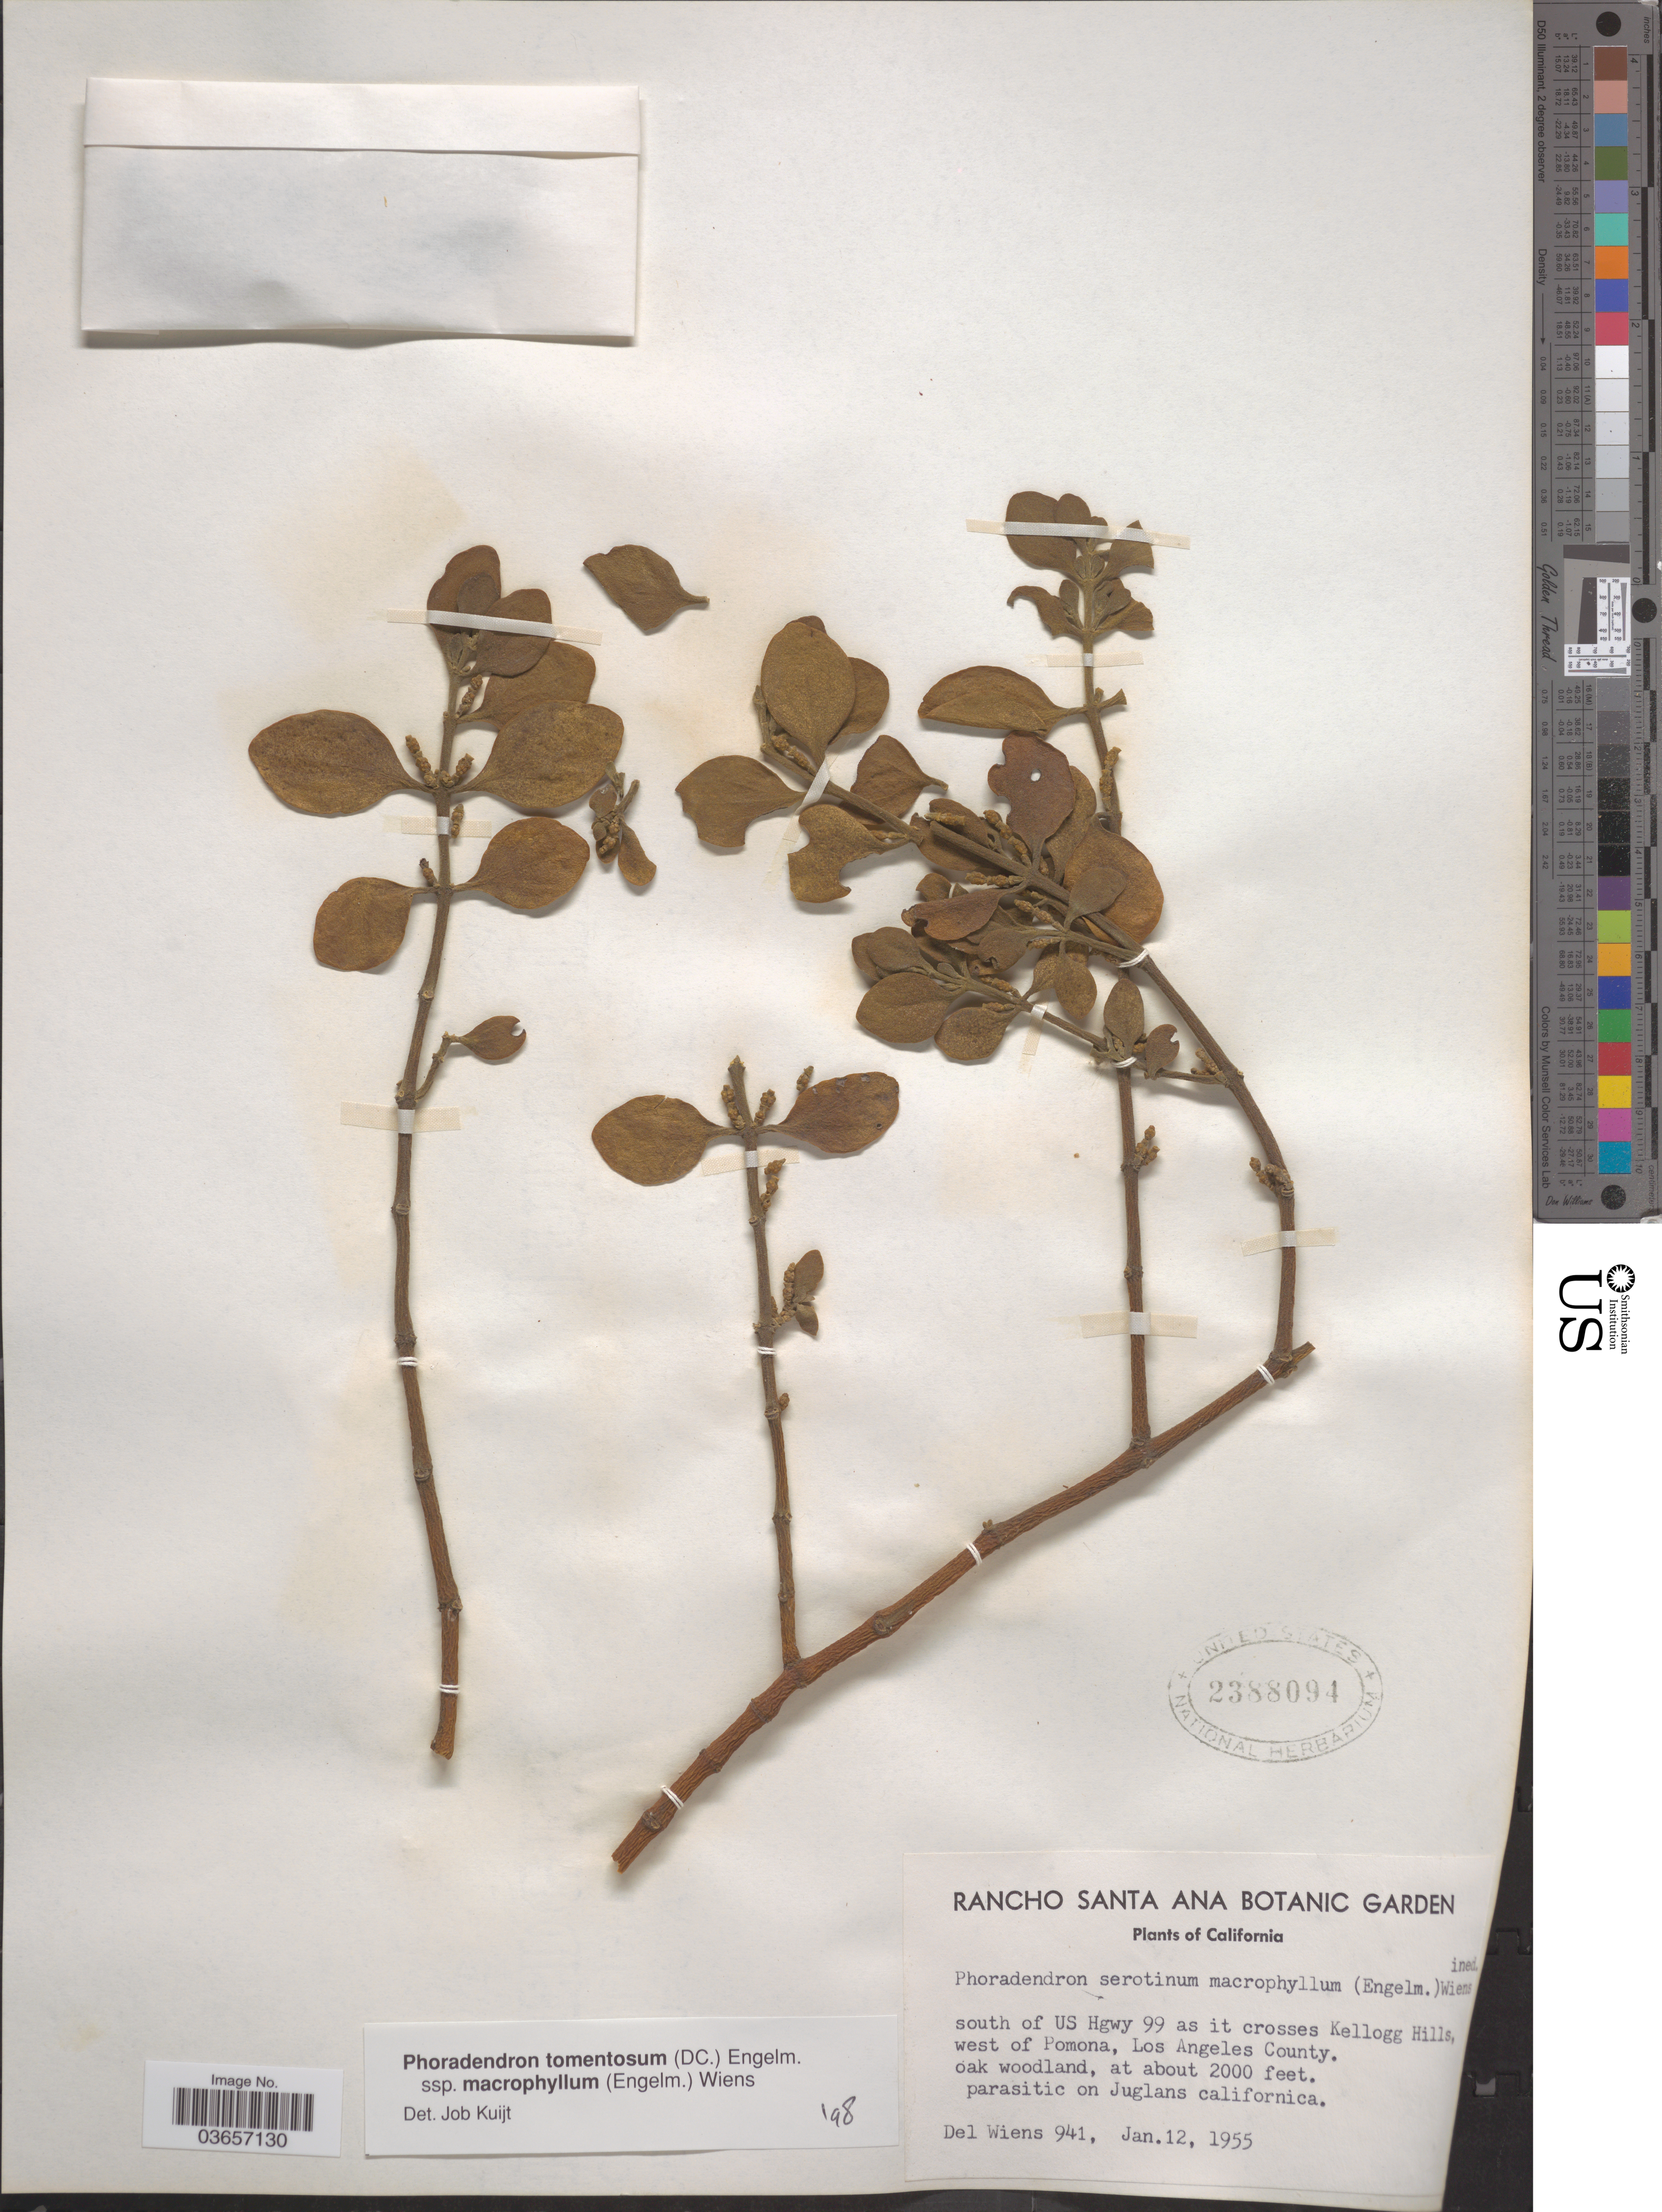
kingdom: Plantae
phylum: Tracheophyta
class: Magnoliopsida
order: Santalales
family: Viscaceae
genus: Phoradendron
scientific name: Phoradendron tomentosum subsp. macrophyllum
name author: DC.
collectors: D. Wiens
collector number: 941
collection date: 1955-01-12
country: United States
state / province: California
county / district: Los Angeles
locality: South of US Hgwy 99 as it crosses Kellogg Hills, west of Pomona, Los Angeles County.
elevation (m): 610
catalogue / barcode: US 2388094